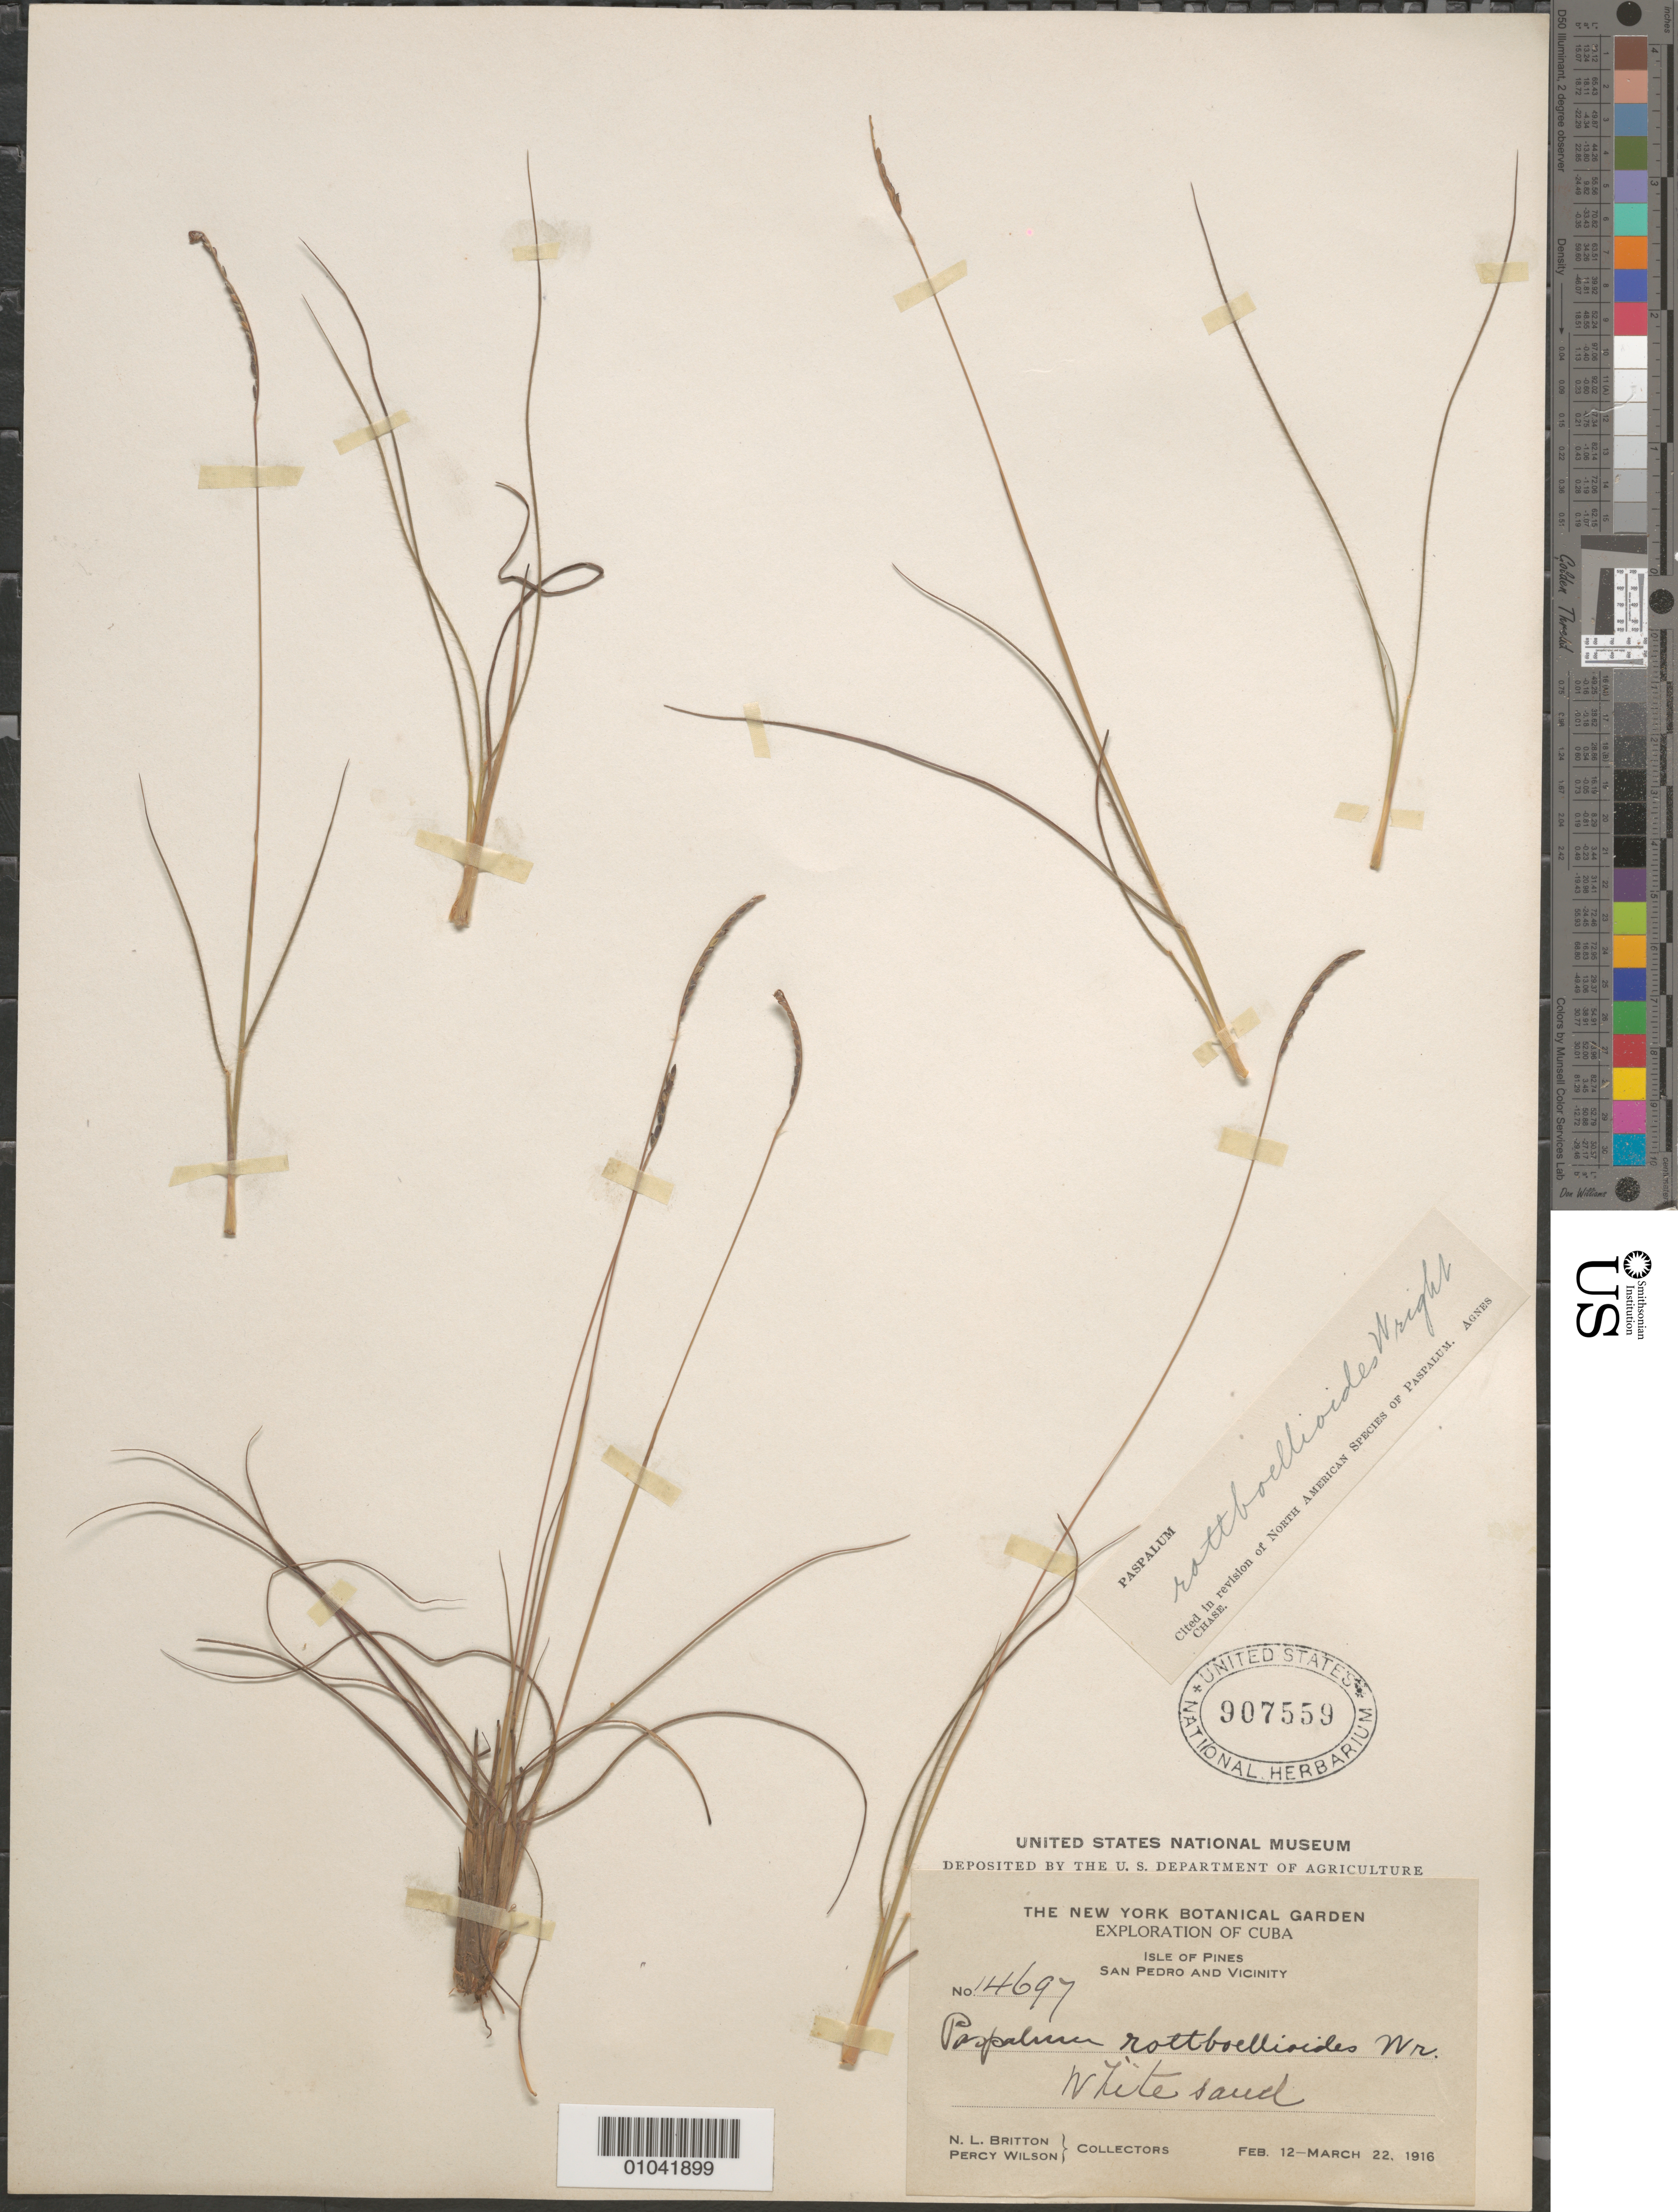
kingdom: Plantae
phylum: Tracheophyta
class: Liliopsida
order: Poales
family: Poaceae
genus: Paspalum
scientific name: Paspalum rottboellioides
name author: C. Wright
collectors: N. Britton, E. G. Britton & P. Wilson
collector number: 14697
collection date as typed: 12 Feb 1916 to 22 Mar 1916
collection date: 1916-02-12/1916-03-22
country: Cuba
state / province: Isla de la Juventud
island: Isla de la Juventud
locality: San Pedro and Vicinity.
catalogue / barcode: US 907559